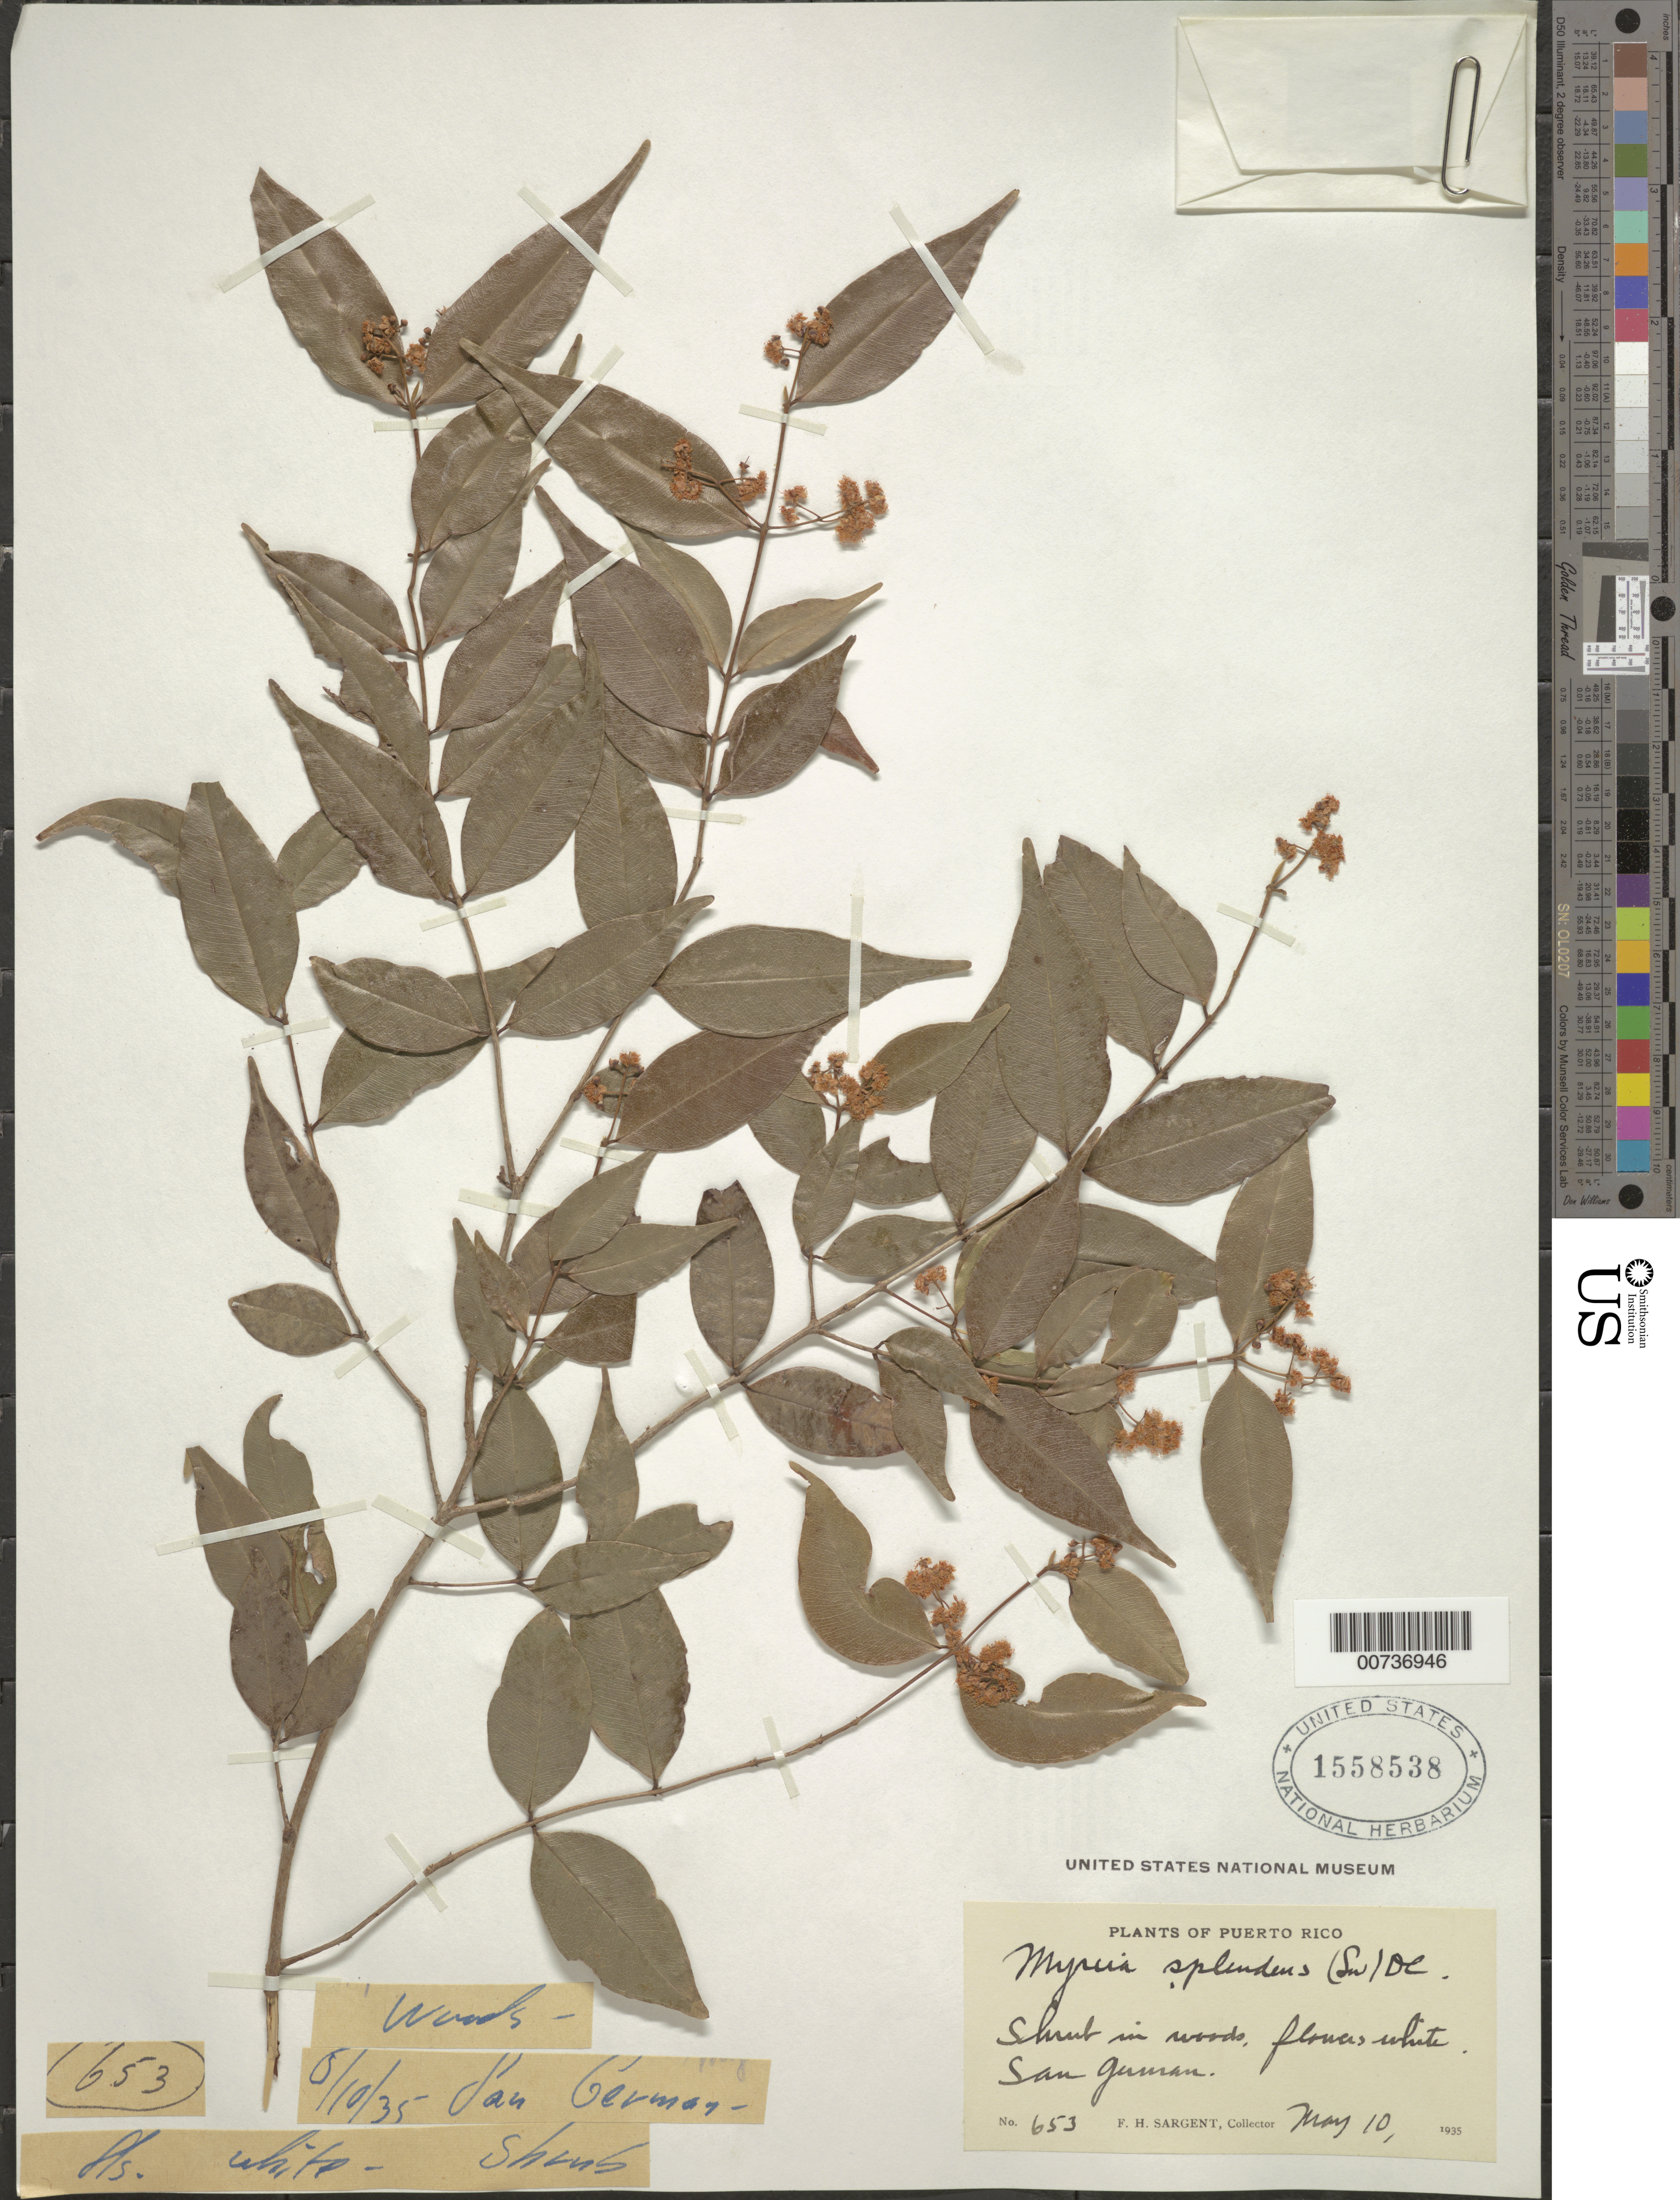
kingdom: Plantae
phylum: Tracheophyta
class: Magnoliopsida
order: Myrtales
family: Myrtaceae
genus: Myrcia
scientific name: Myrcia splendens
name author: (Sw.) DC.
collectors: F. H. Sargent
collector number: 653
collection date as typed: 10 May 1935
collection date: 1935-05-10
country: Puerto Rico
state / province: San Germán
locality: San Germán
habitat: In woods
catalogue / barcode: US 1558538